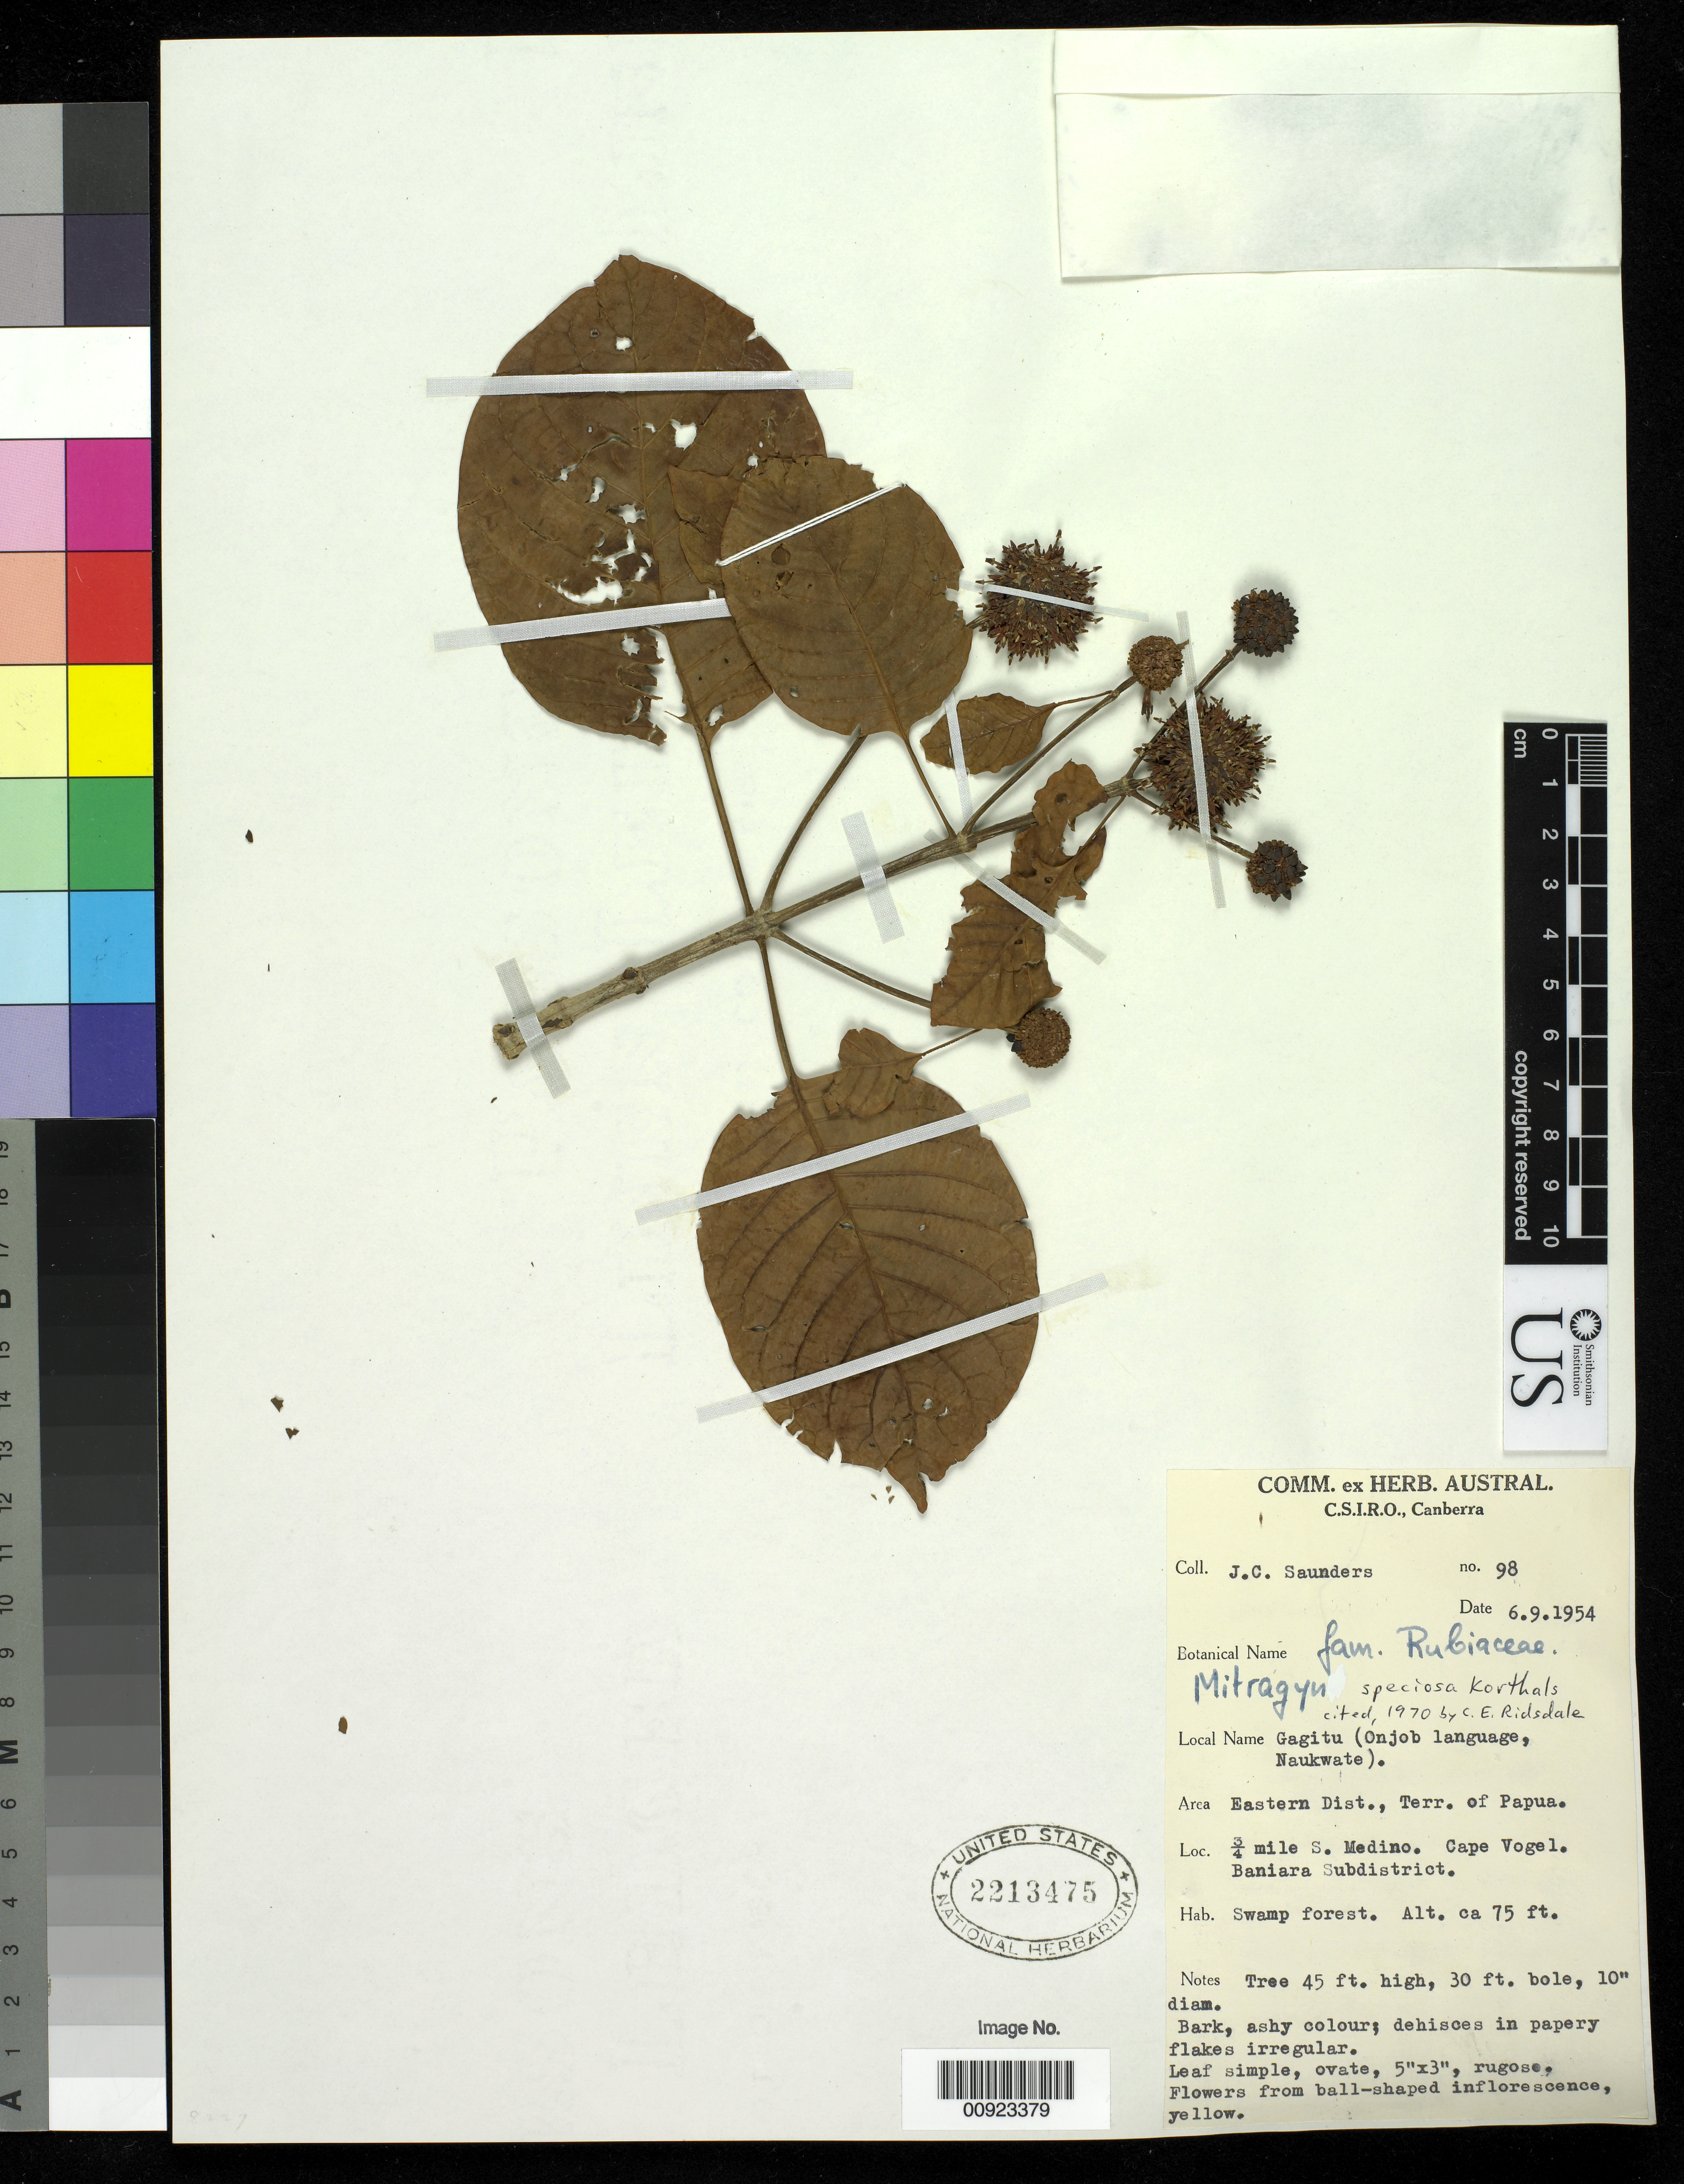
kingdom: Plantae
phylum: Tracheophyta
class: Magnoliopsida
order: Gentianales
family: Rubiaceae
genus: Mitragyna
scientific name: Mitragyna speciosa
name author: Korth.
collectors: J. C. Saunders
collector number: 98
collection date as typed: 09 Jun 1954 or 06 Sep 1954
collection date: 1954-06-09 or 1954-09-06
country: Papua New Guinea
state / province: Milne Bay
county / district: Baniara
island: New Guinea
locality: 3/4 m S Medino, Cape Vogel, Baniara Subdist.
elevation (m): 23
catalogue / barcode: US 2213475